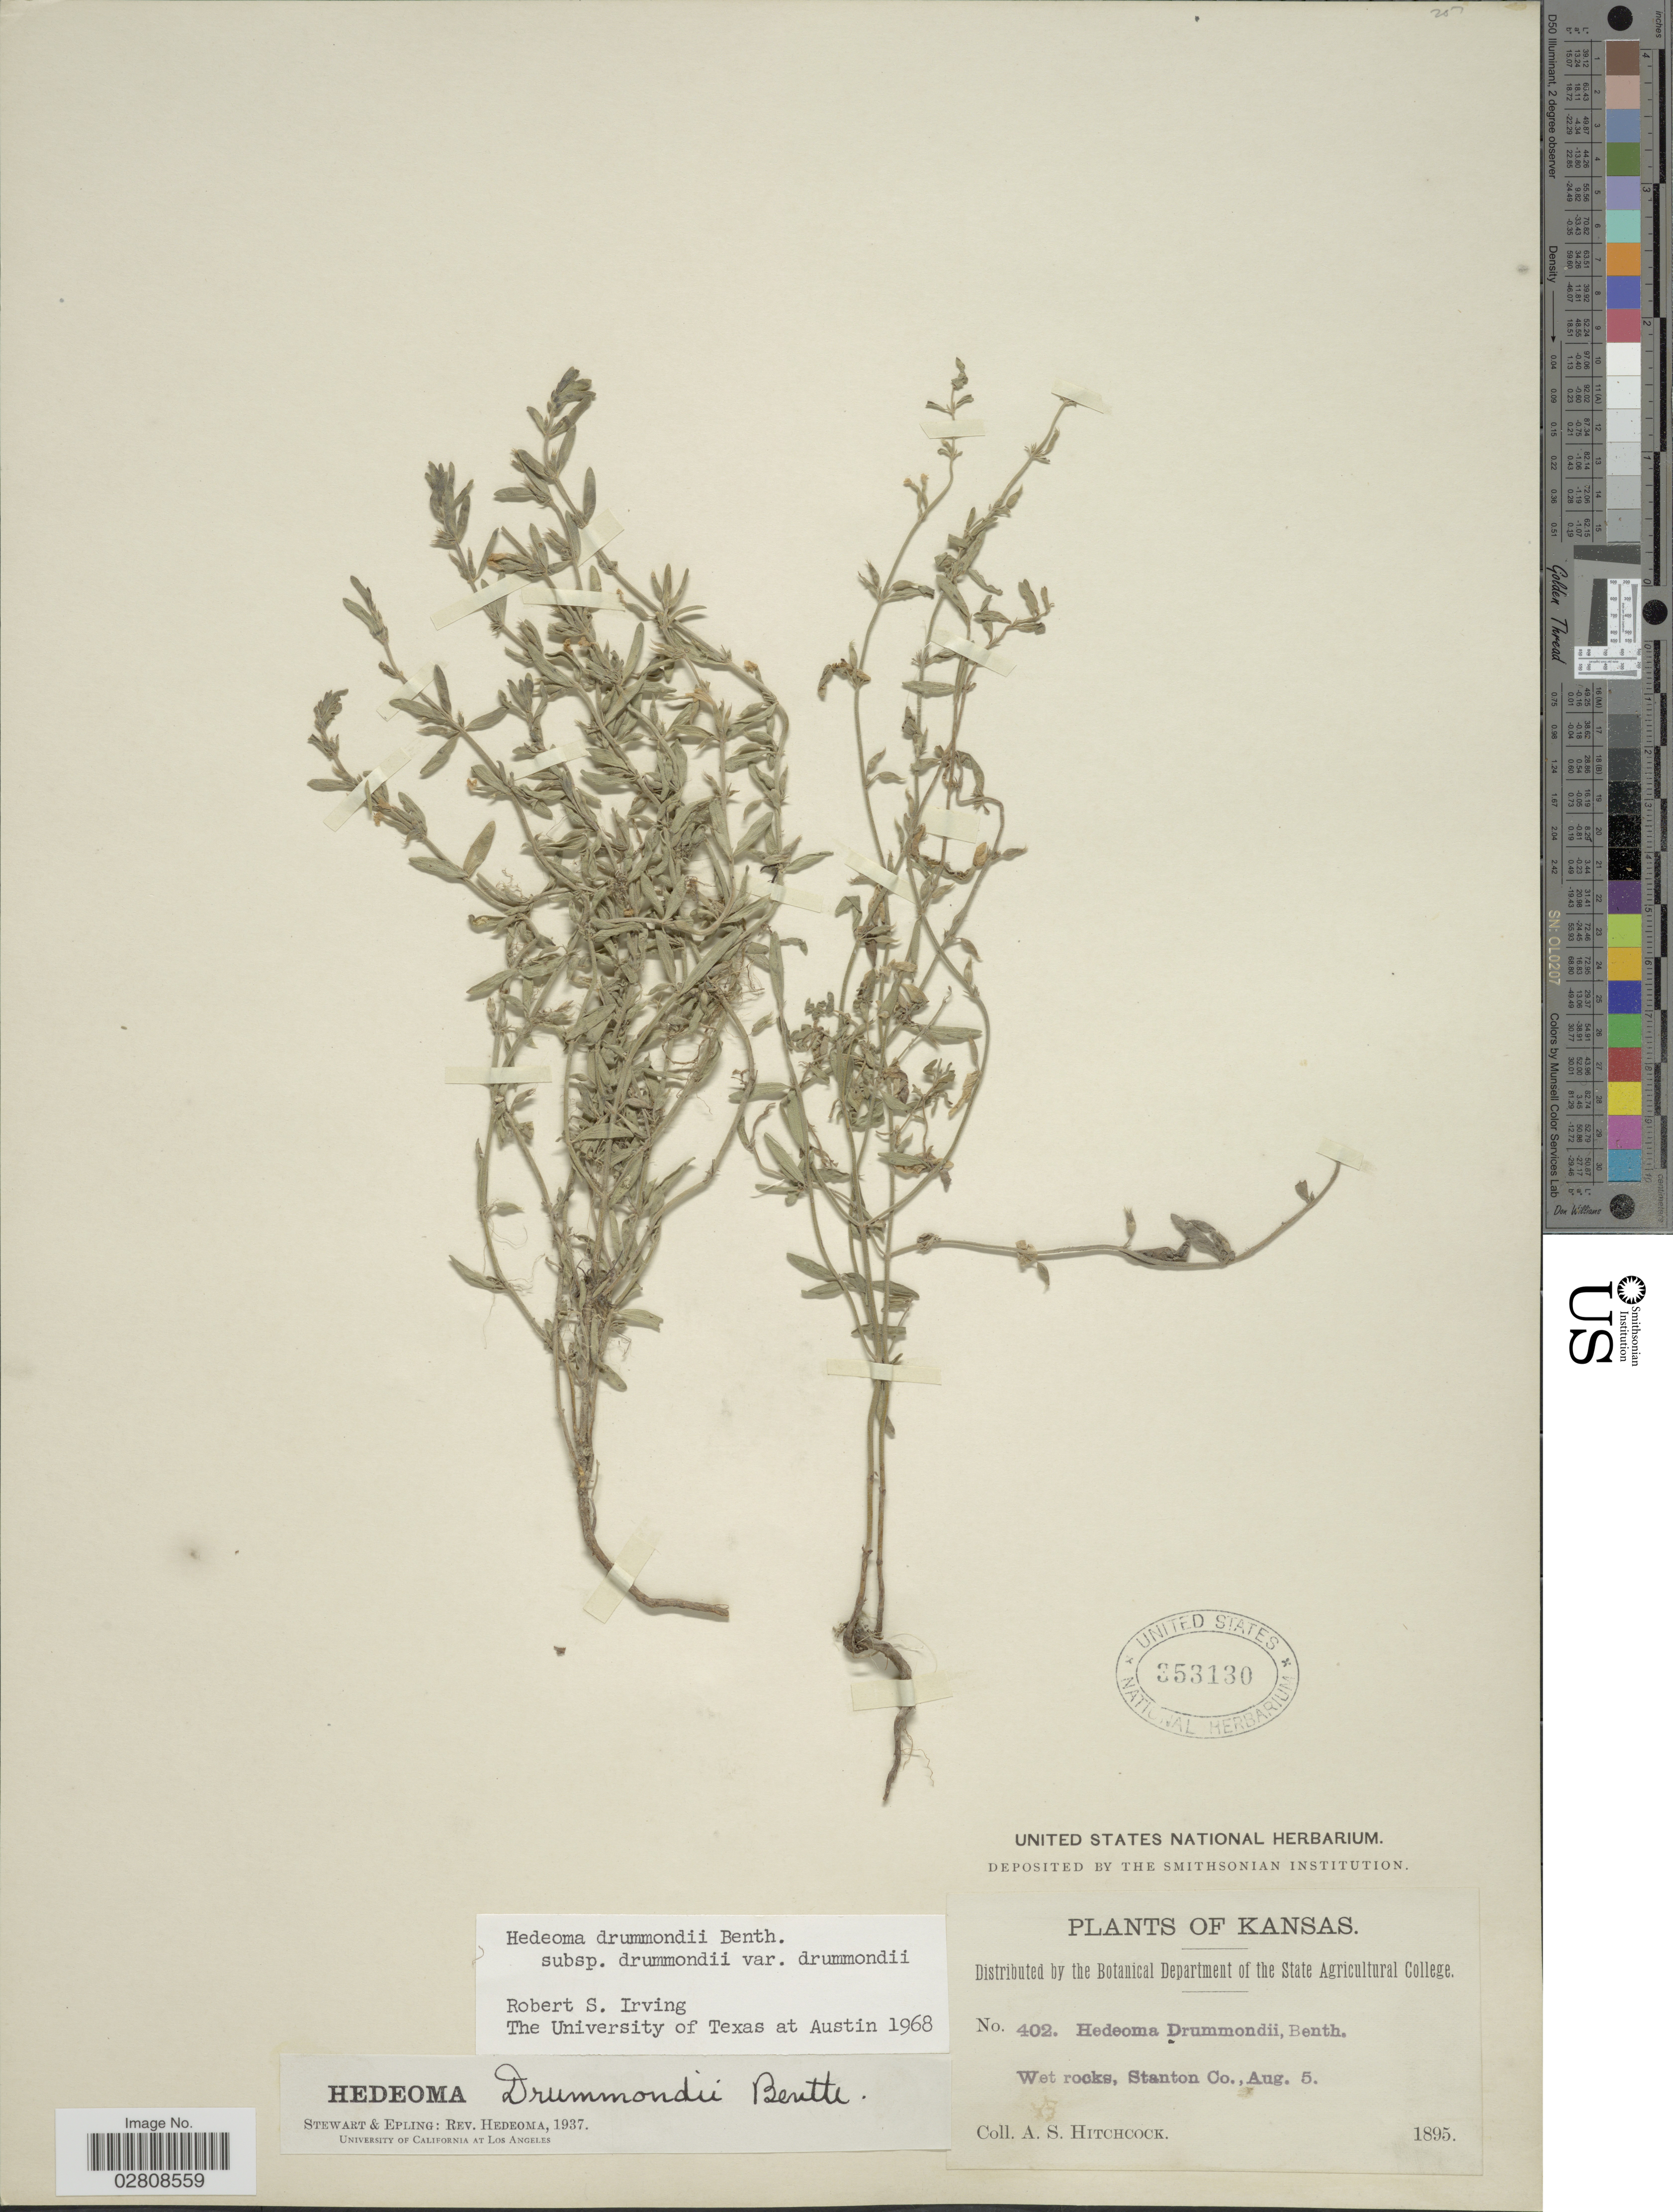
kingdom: Plantae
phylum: Tracheophyta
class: Magnoliopsida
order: Lamiales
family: Lamiaceae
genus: Hedeoma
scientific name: Hedeoma drummondii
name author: Benth.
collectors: A. S. Hitchcock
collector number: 402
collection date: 1895-08-05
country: United States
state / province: Kansas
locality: Wet rocks, Stanton Co.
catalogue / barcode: US 353130